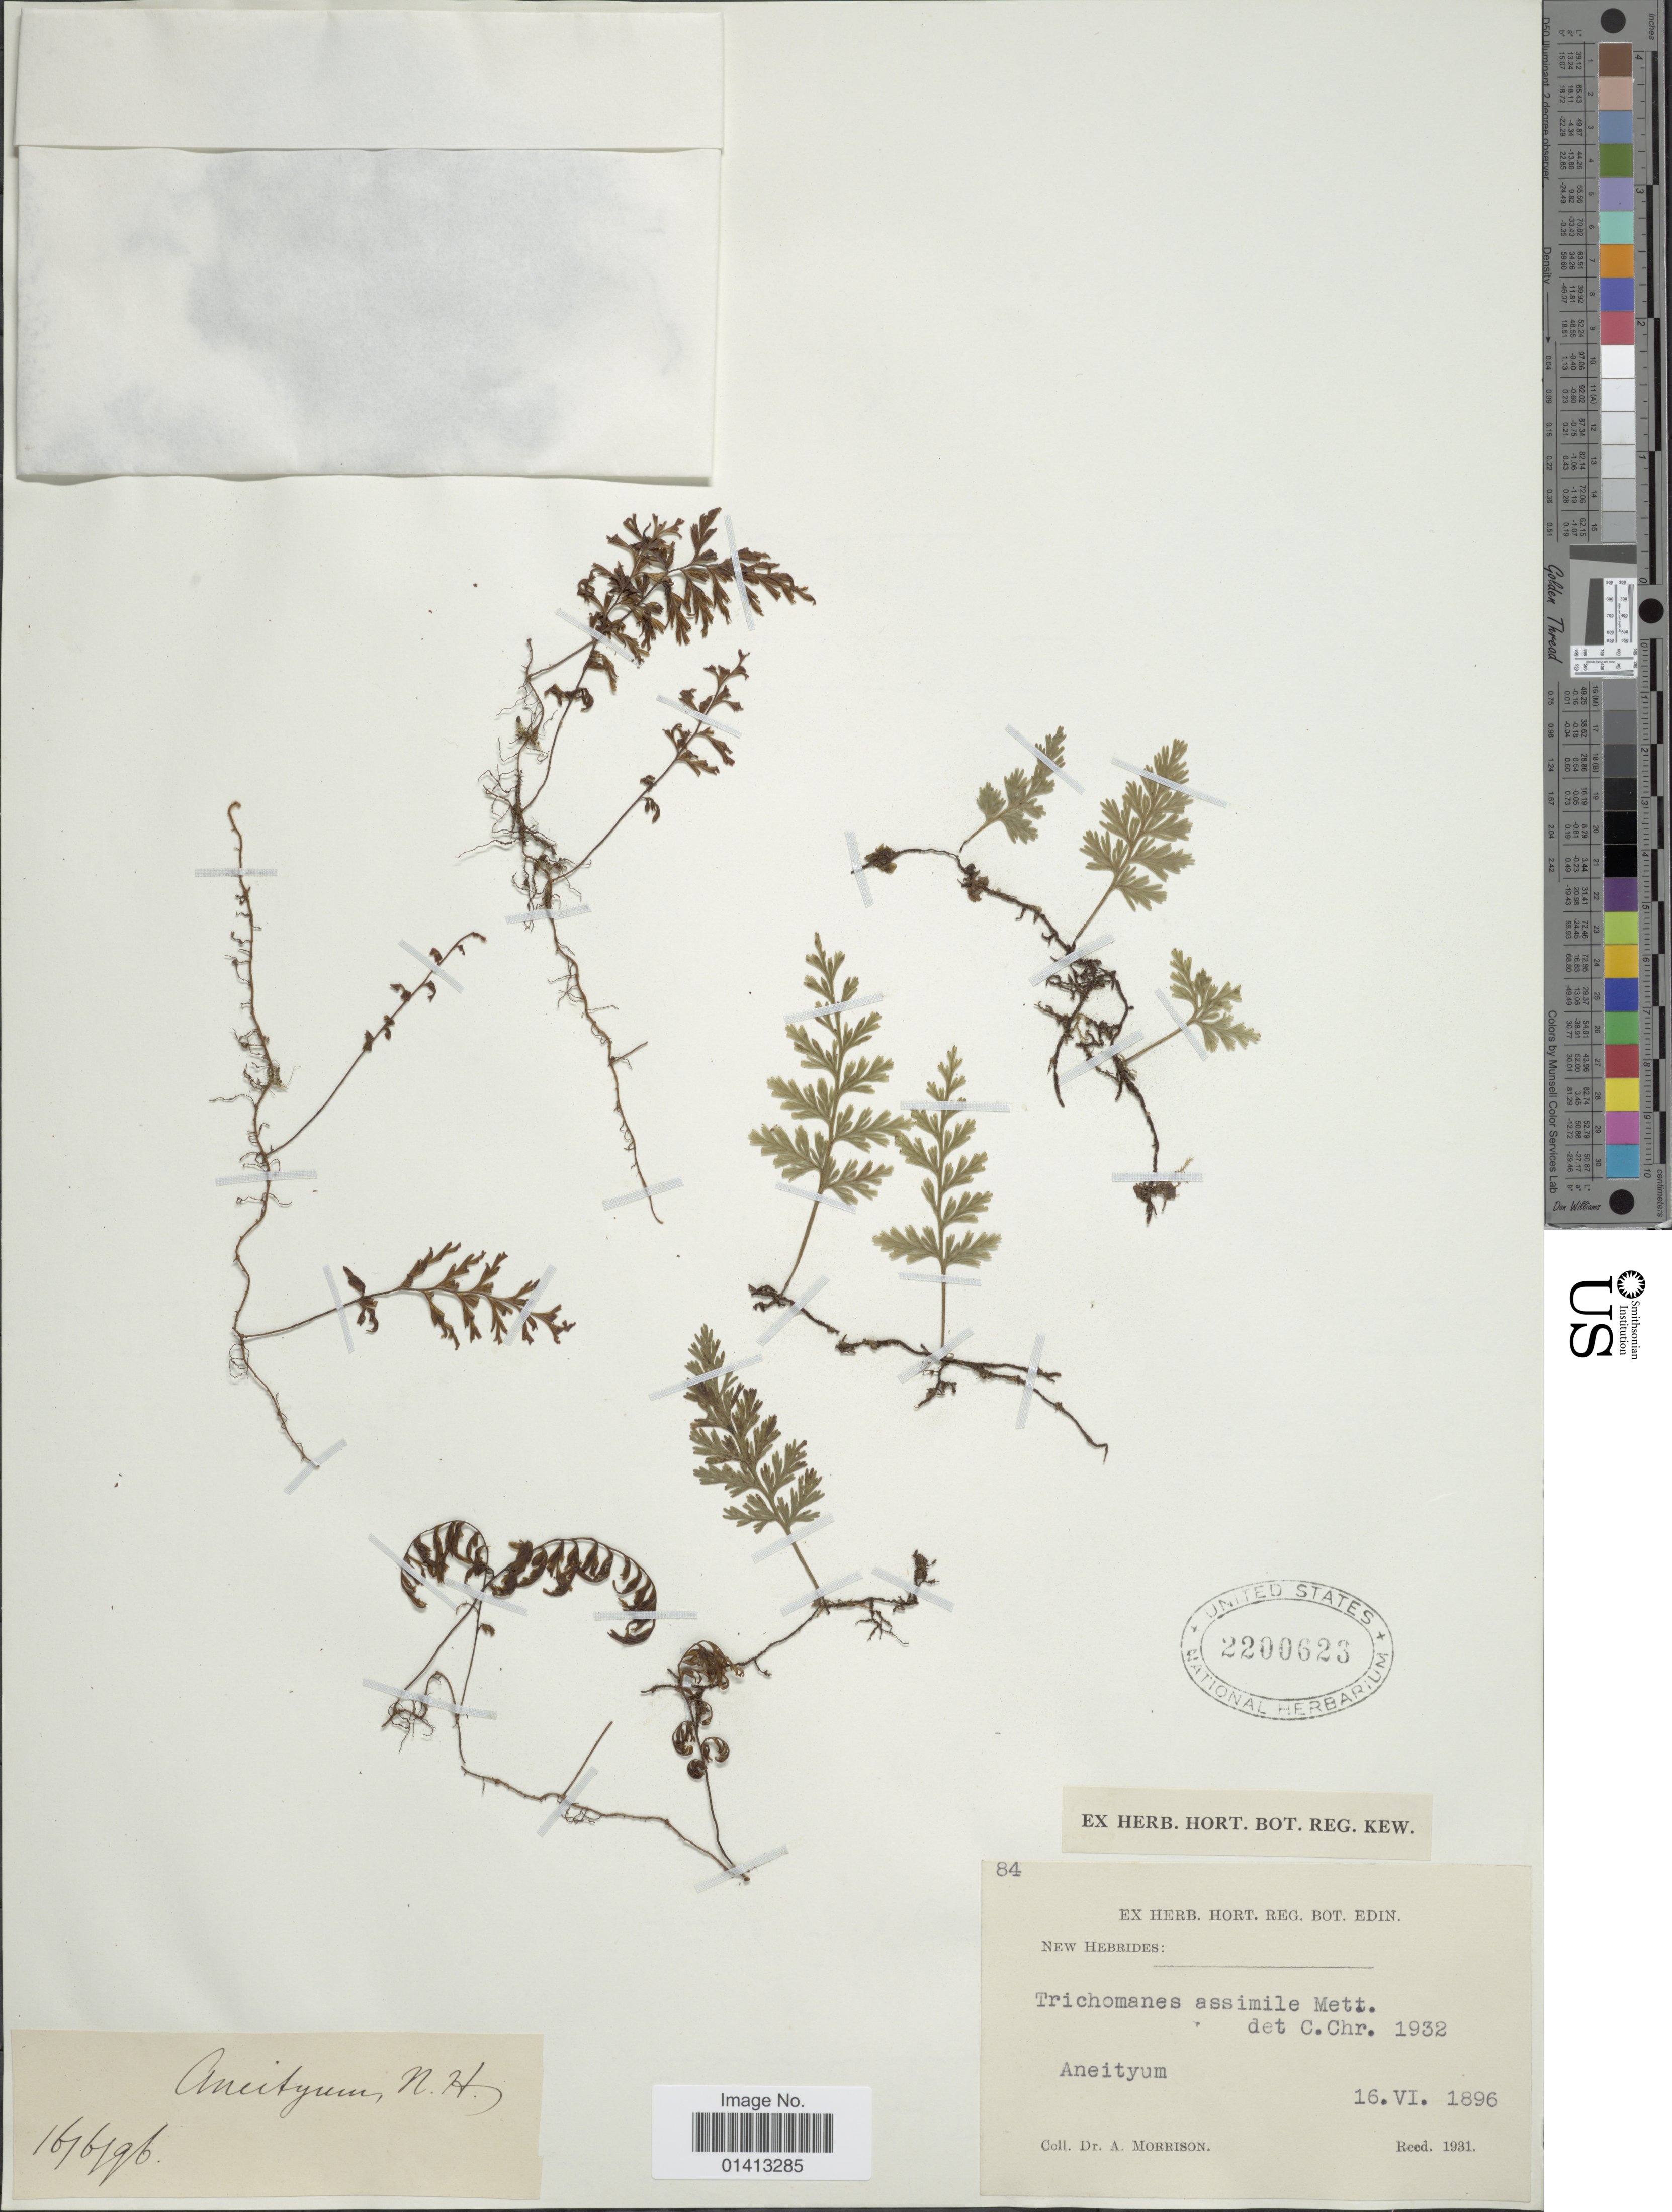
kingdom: Plantae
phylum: Tracheophyta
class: Polypodiopsida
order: Hymenophyllales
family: Hymenophyllaceae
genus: Crepidomanes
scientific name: Crepidomanes assimilis (Mett.) comb. ined., 2015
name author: (Mett.)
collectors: A. Morrison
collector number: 84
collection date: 1896-06-16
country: Vanuatu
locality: New Hebrides, Aneityum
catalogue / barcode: US 2200623